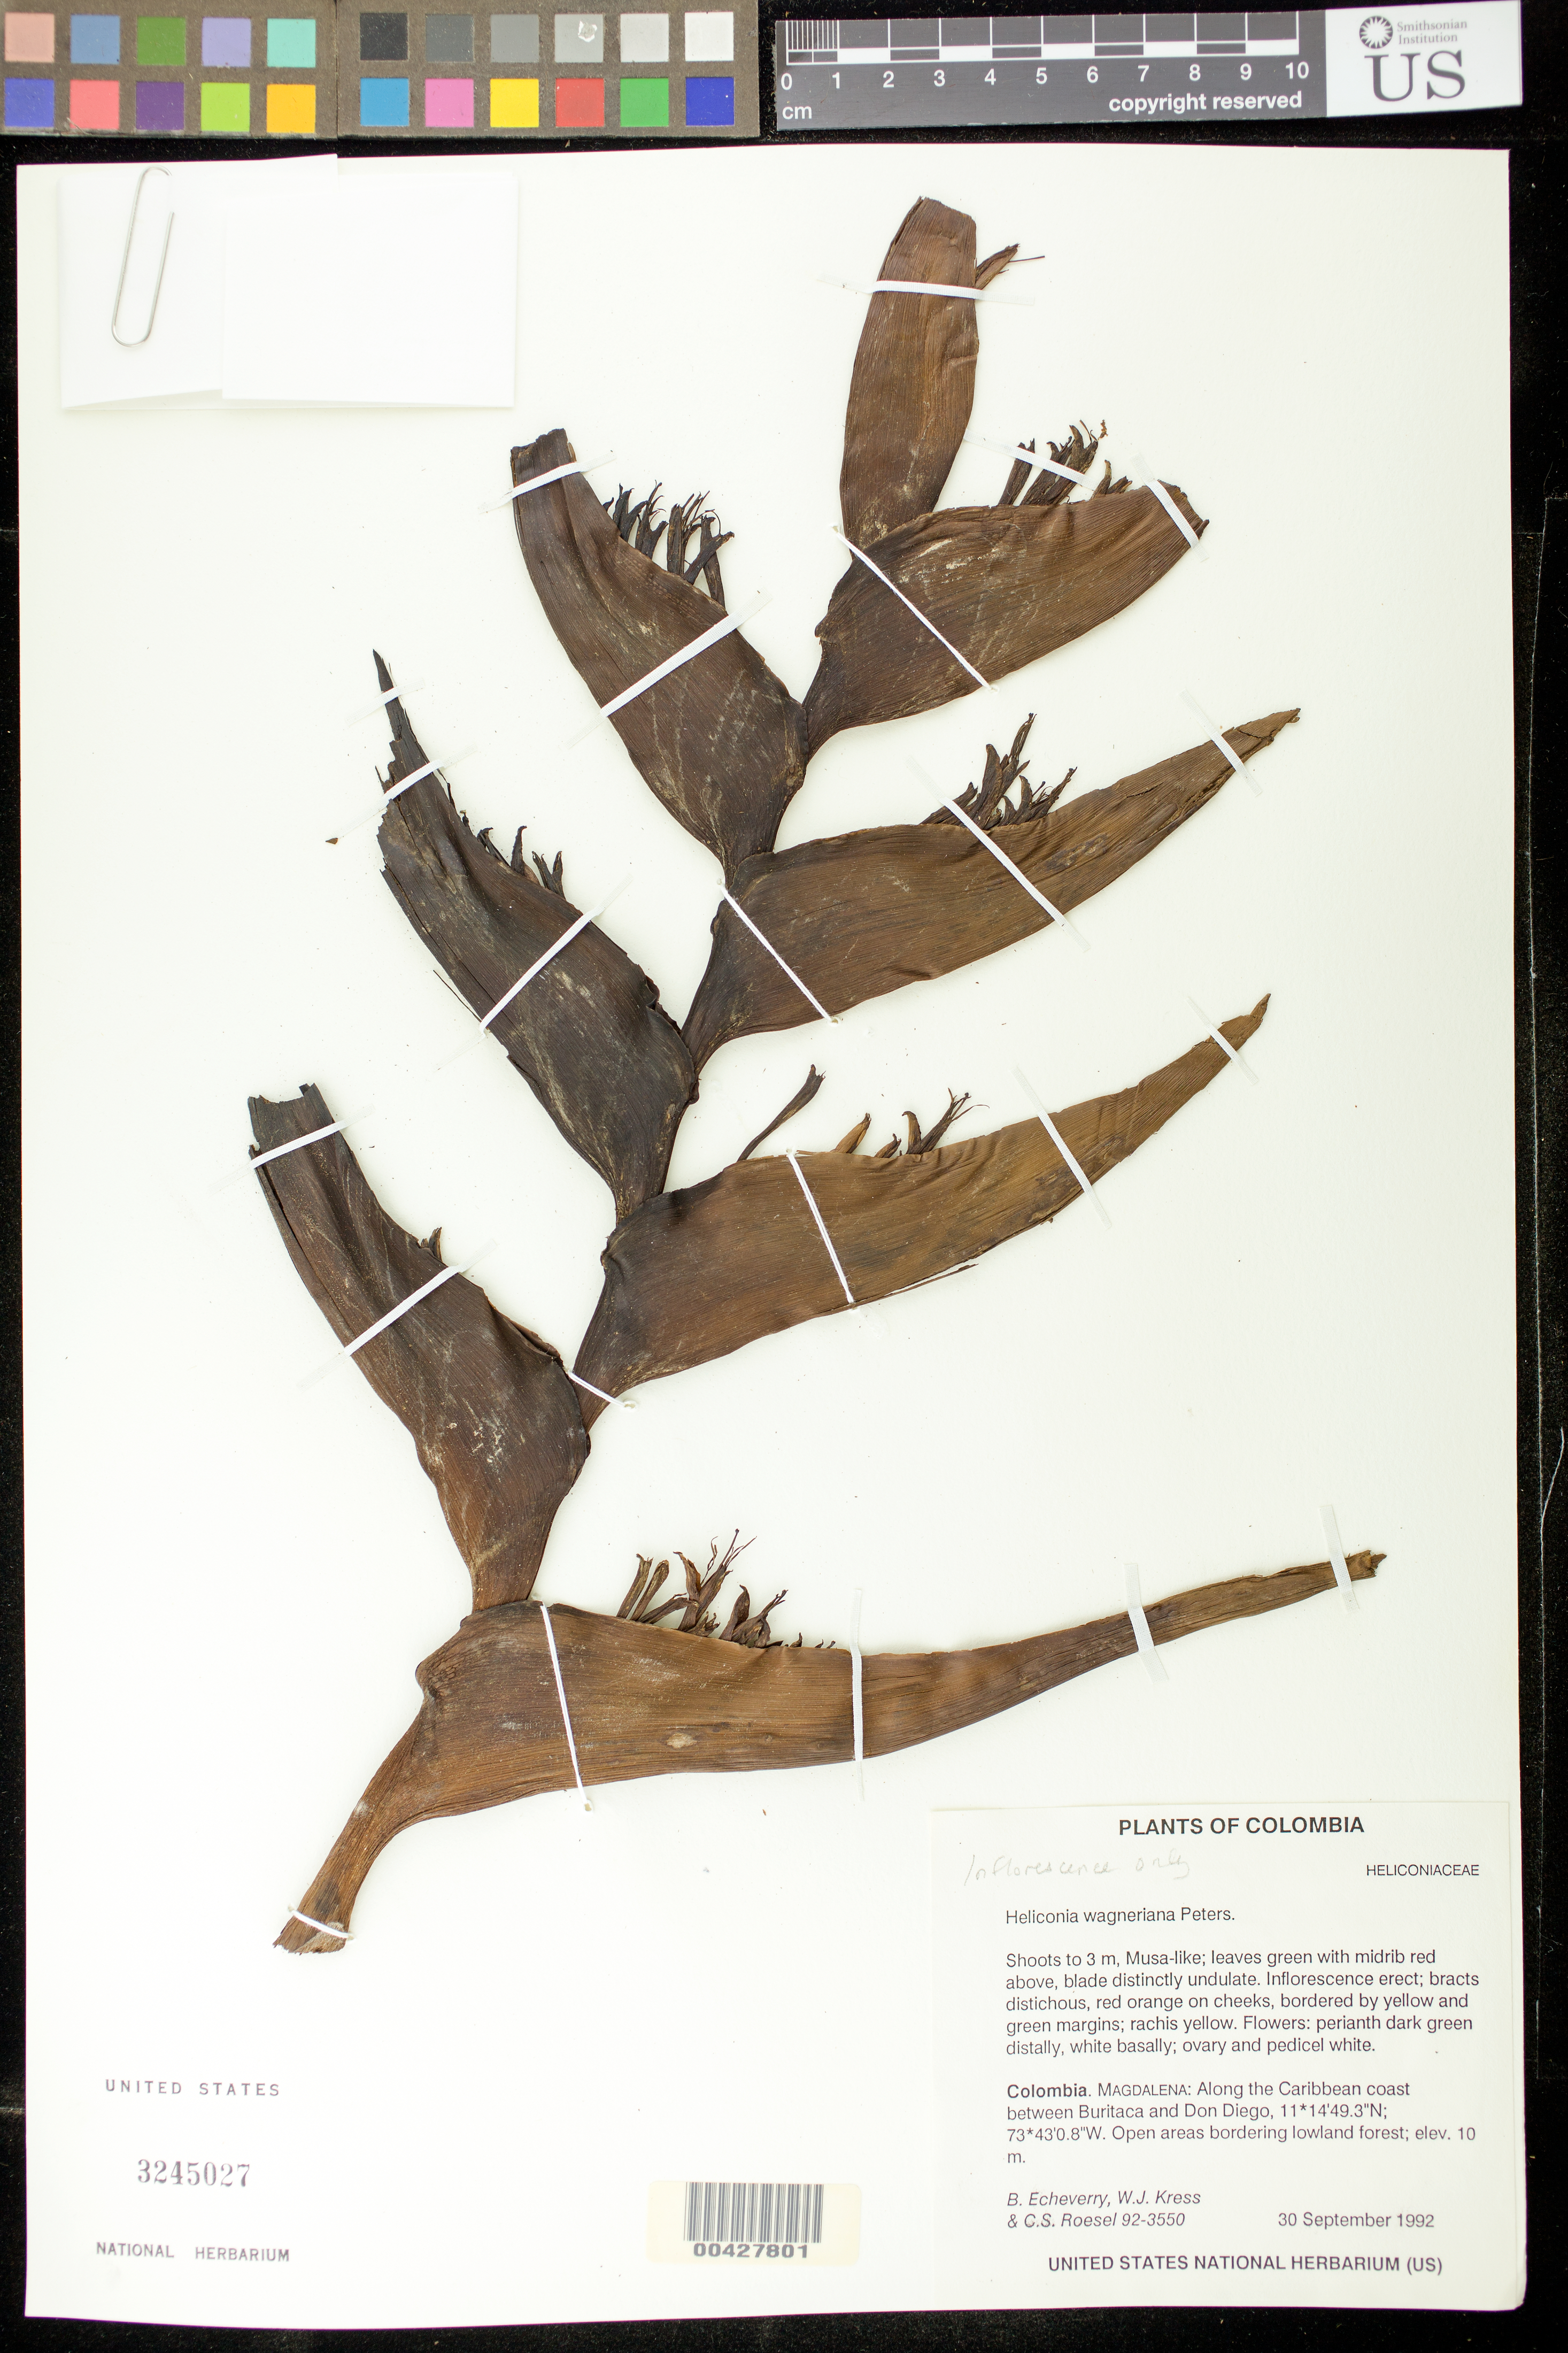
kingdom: Plantae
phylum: Tracheophyta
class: Liliopsida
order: Zingiberales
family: Heliconiaceae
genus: Heliconia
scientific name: Heliconia wagneriana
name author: Petersen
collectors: B. Echeverry, W. J. Kress & C. S. Roesel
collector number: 92-3550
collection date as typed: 30 Sep 1992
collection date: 1992-09-30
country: Colombia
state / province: Magdalena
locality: Along the caribbean coast between buritaca and don diego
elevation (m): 10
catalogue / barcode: US 3245027